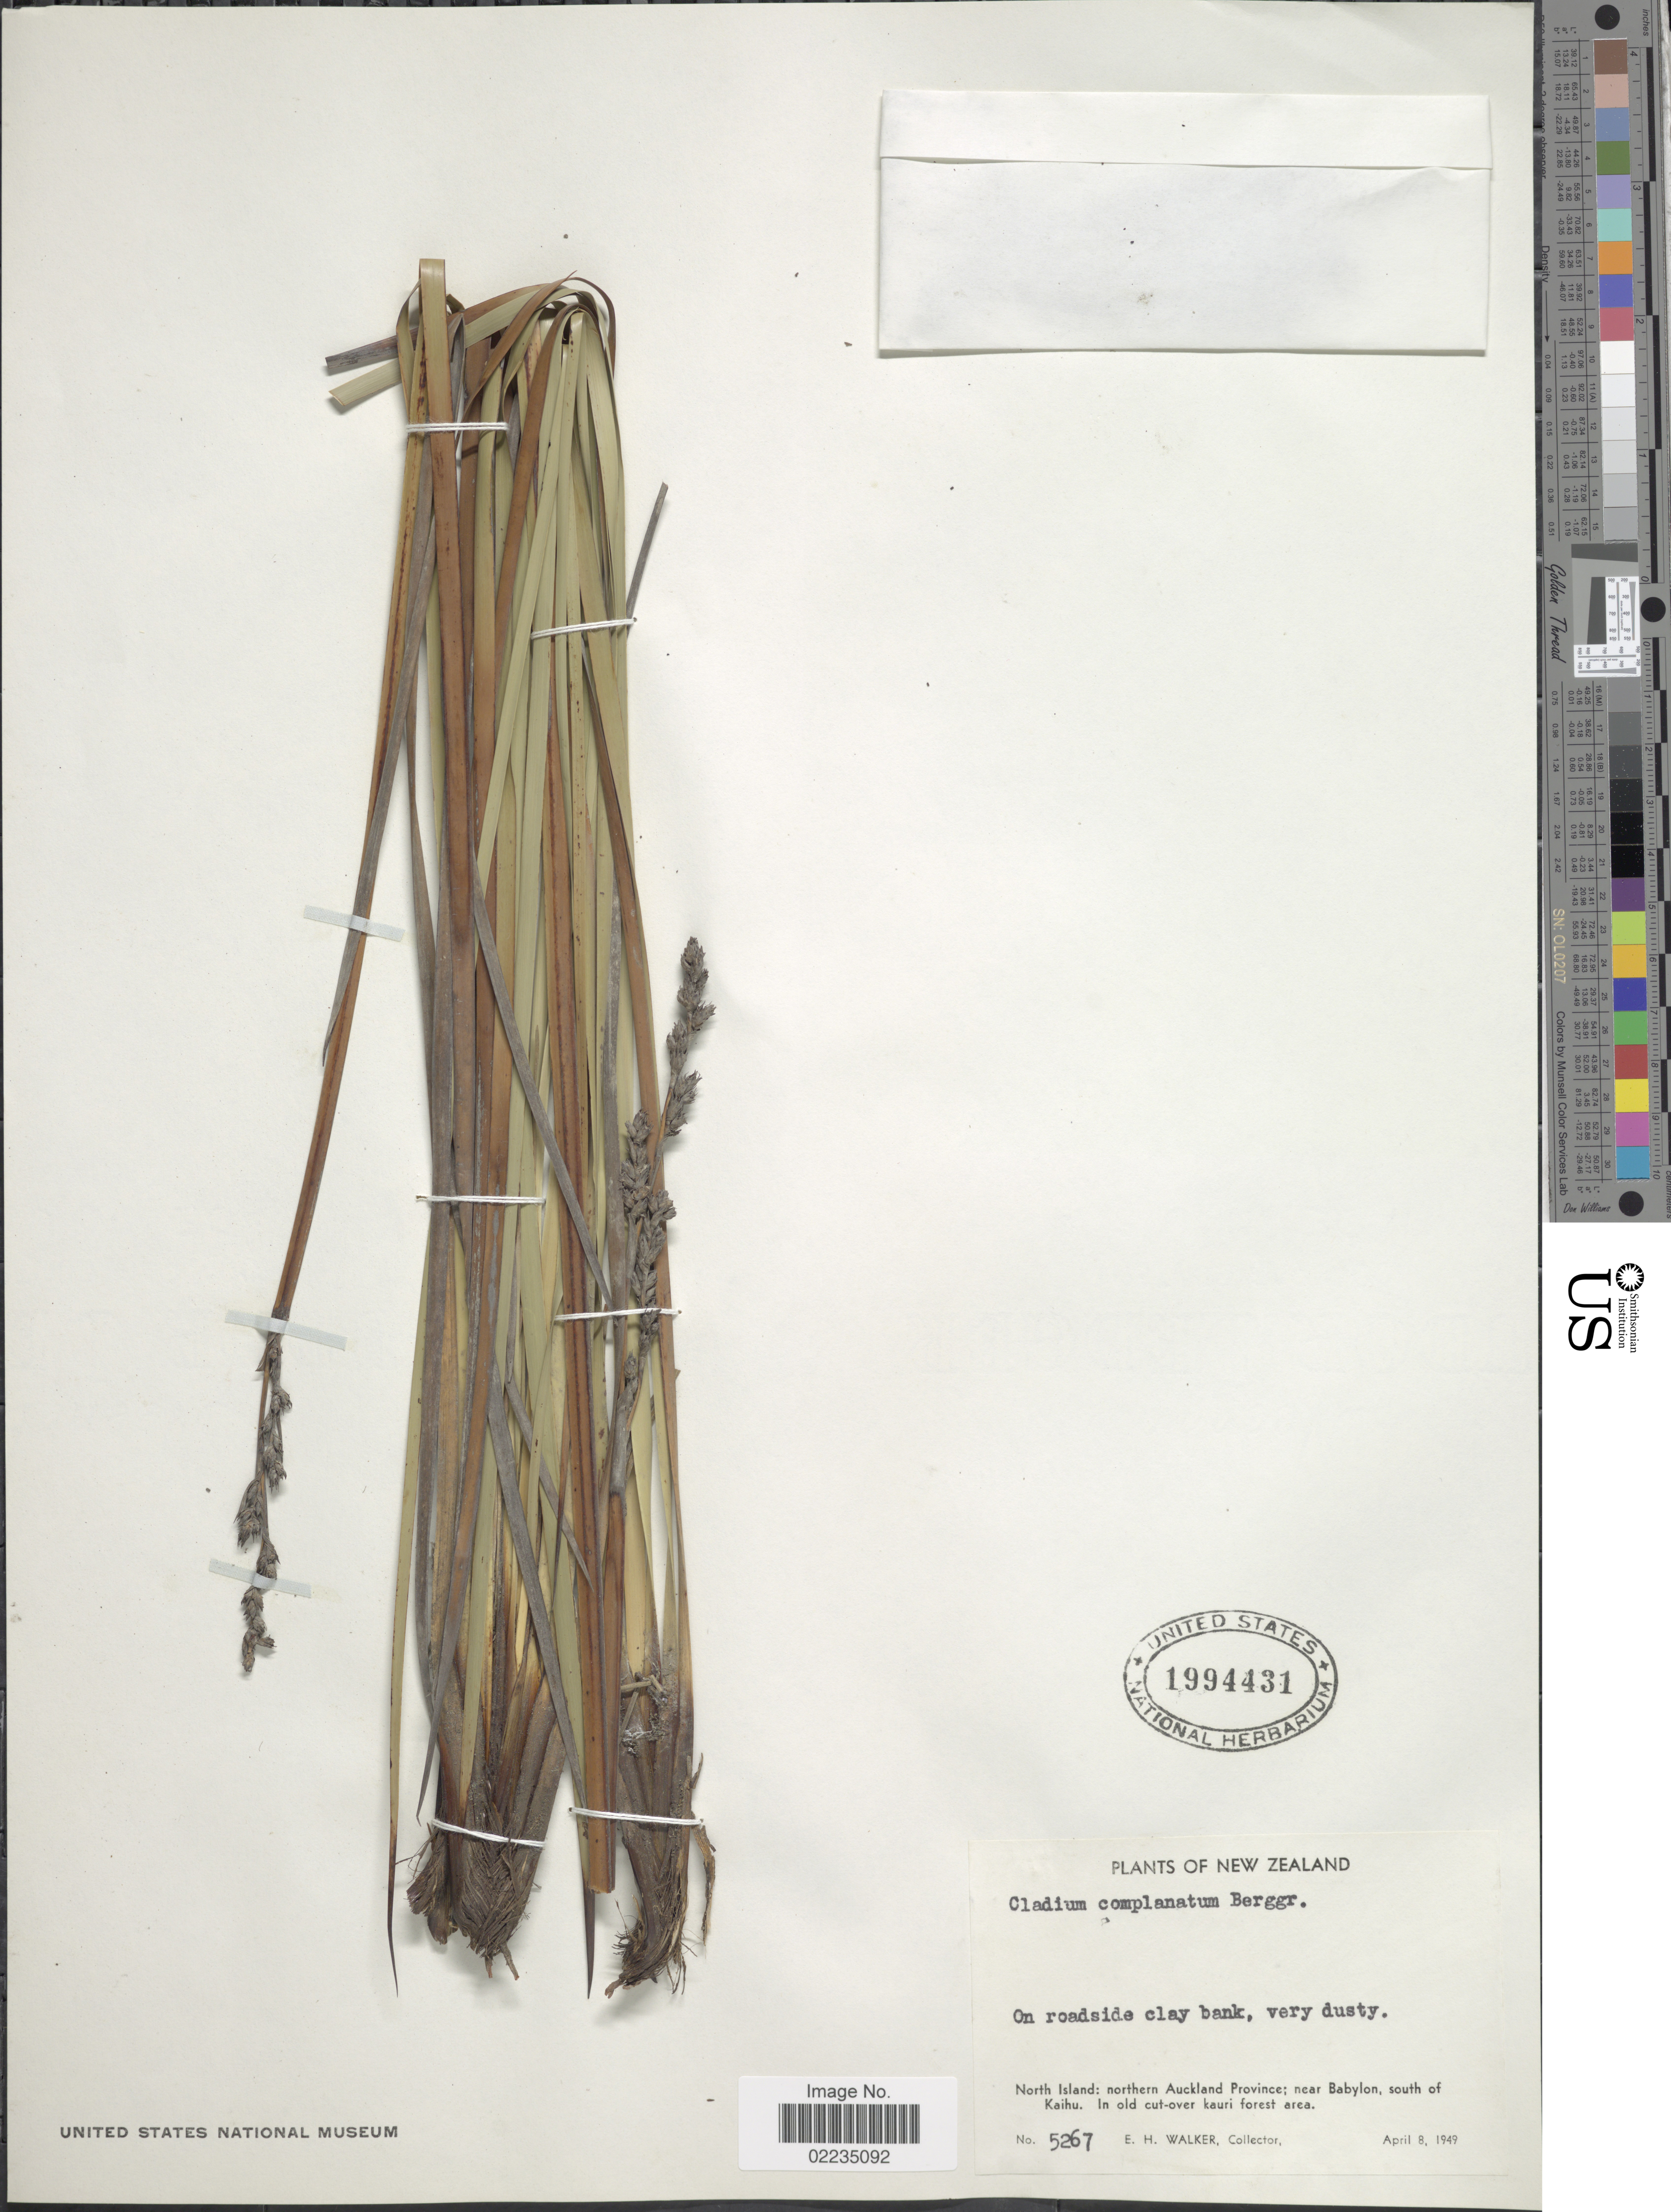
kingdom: Plantae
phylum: Tracheophyta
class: Liliopsida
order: Poales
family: Cyperaceae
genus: Machaerina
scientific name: Machaerina complanata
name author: (Berggr.) T. Koyama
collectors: E. H. Walker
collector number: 5267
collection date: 1949-04-08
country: New Zealand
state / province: Auckland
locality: North Island: northern Auckland Province; near Babylon, south of Kaihu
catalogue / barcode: US 1994431